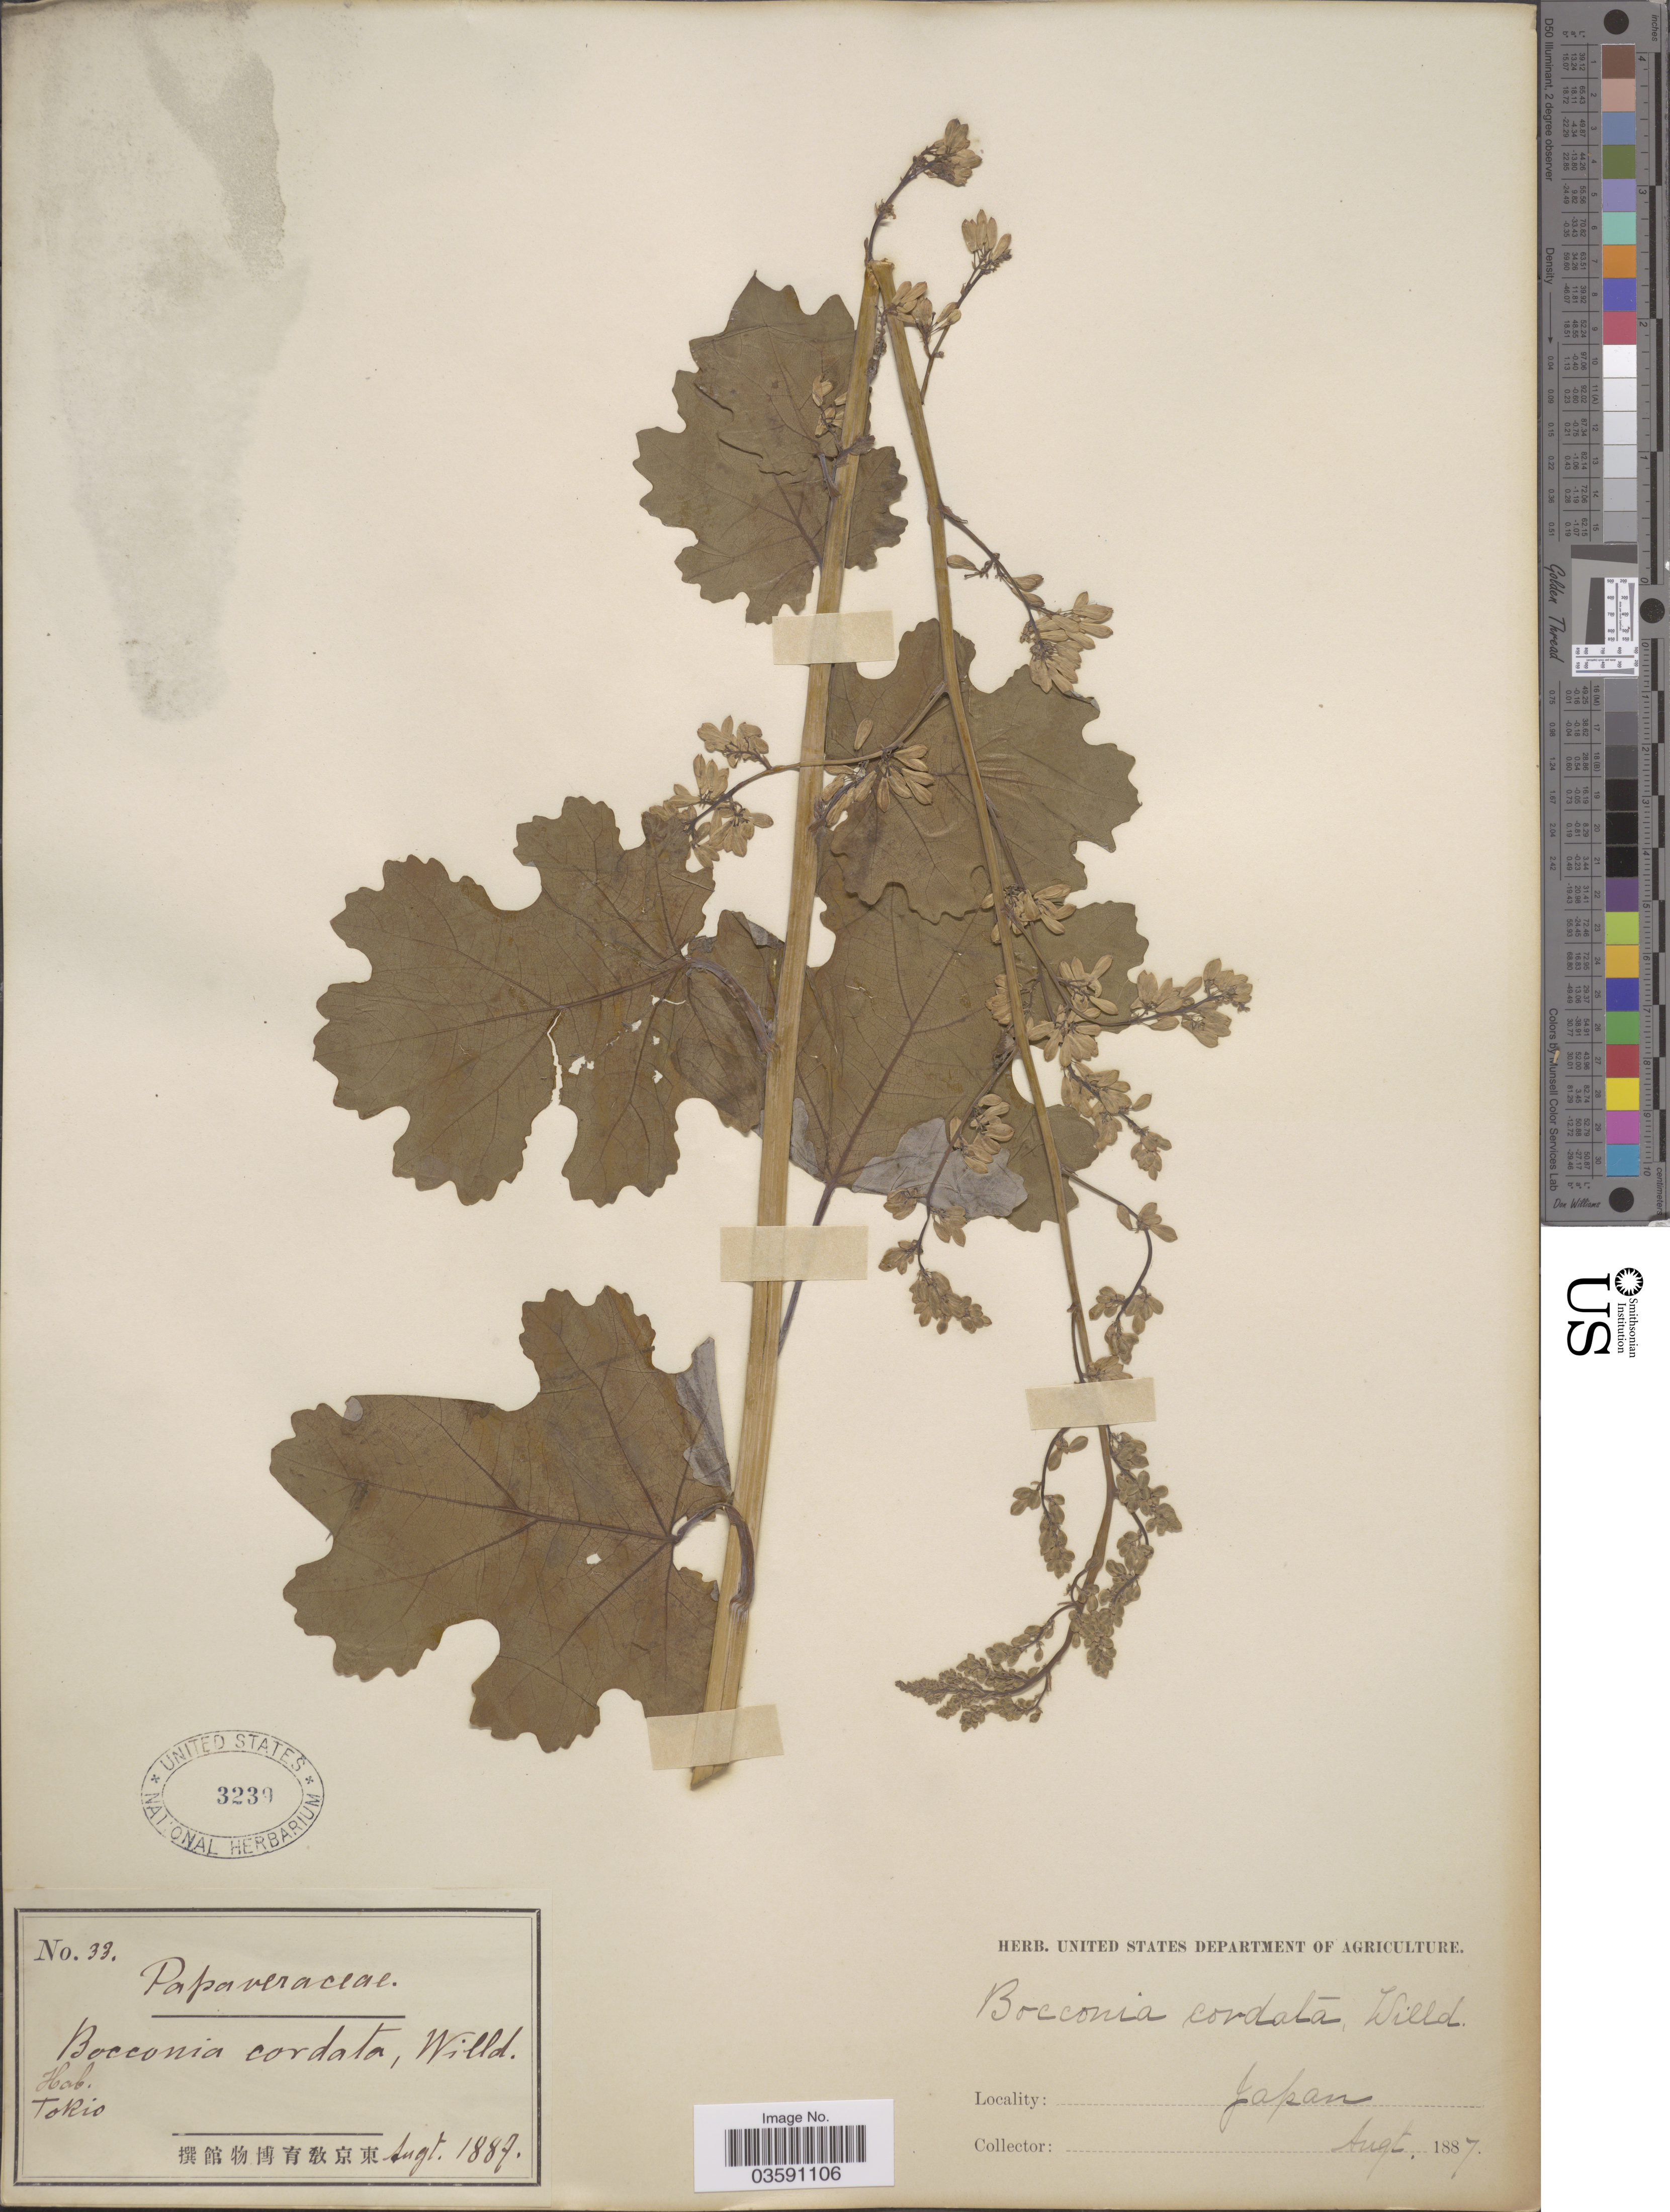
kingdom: Plantae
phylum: Tracheophyta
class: Magnoliopsida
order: Ranunculales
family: Papaveraceae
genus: Macleaya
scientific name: Macleaya cordata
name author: (Willd.) R. Br.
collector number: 33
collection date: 1887-08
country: Japan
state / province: Tokyo, Federal City of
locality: Tokio.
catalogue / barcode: US 3239